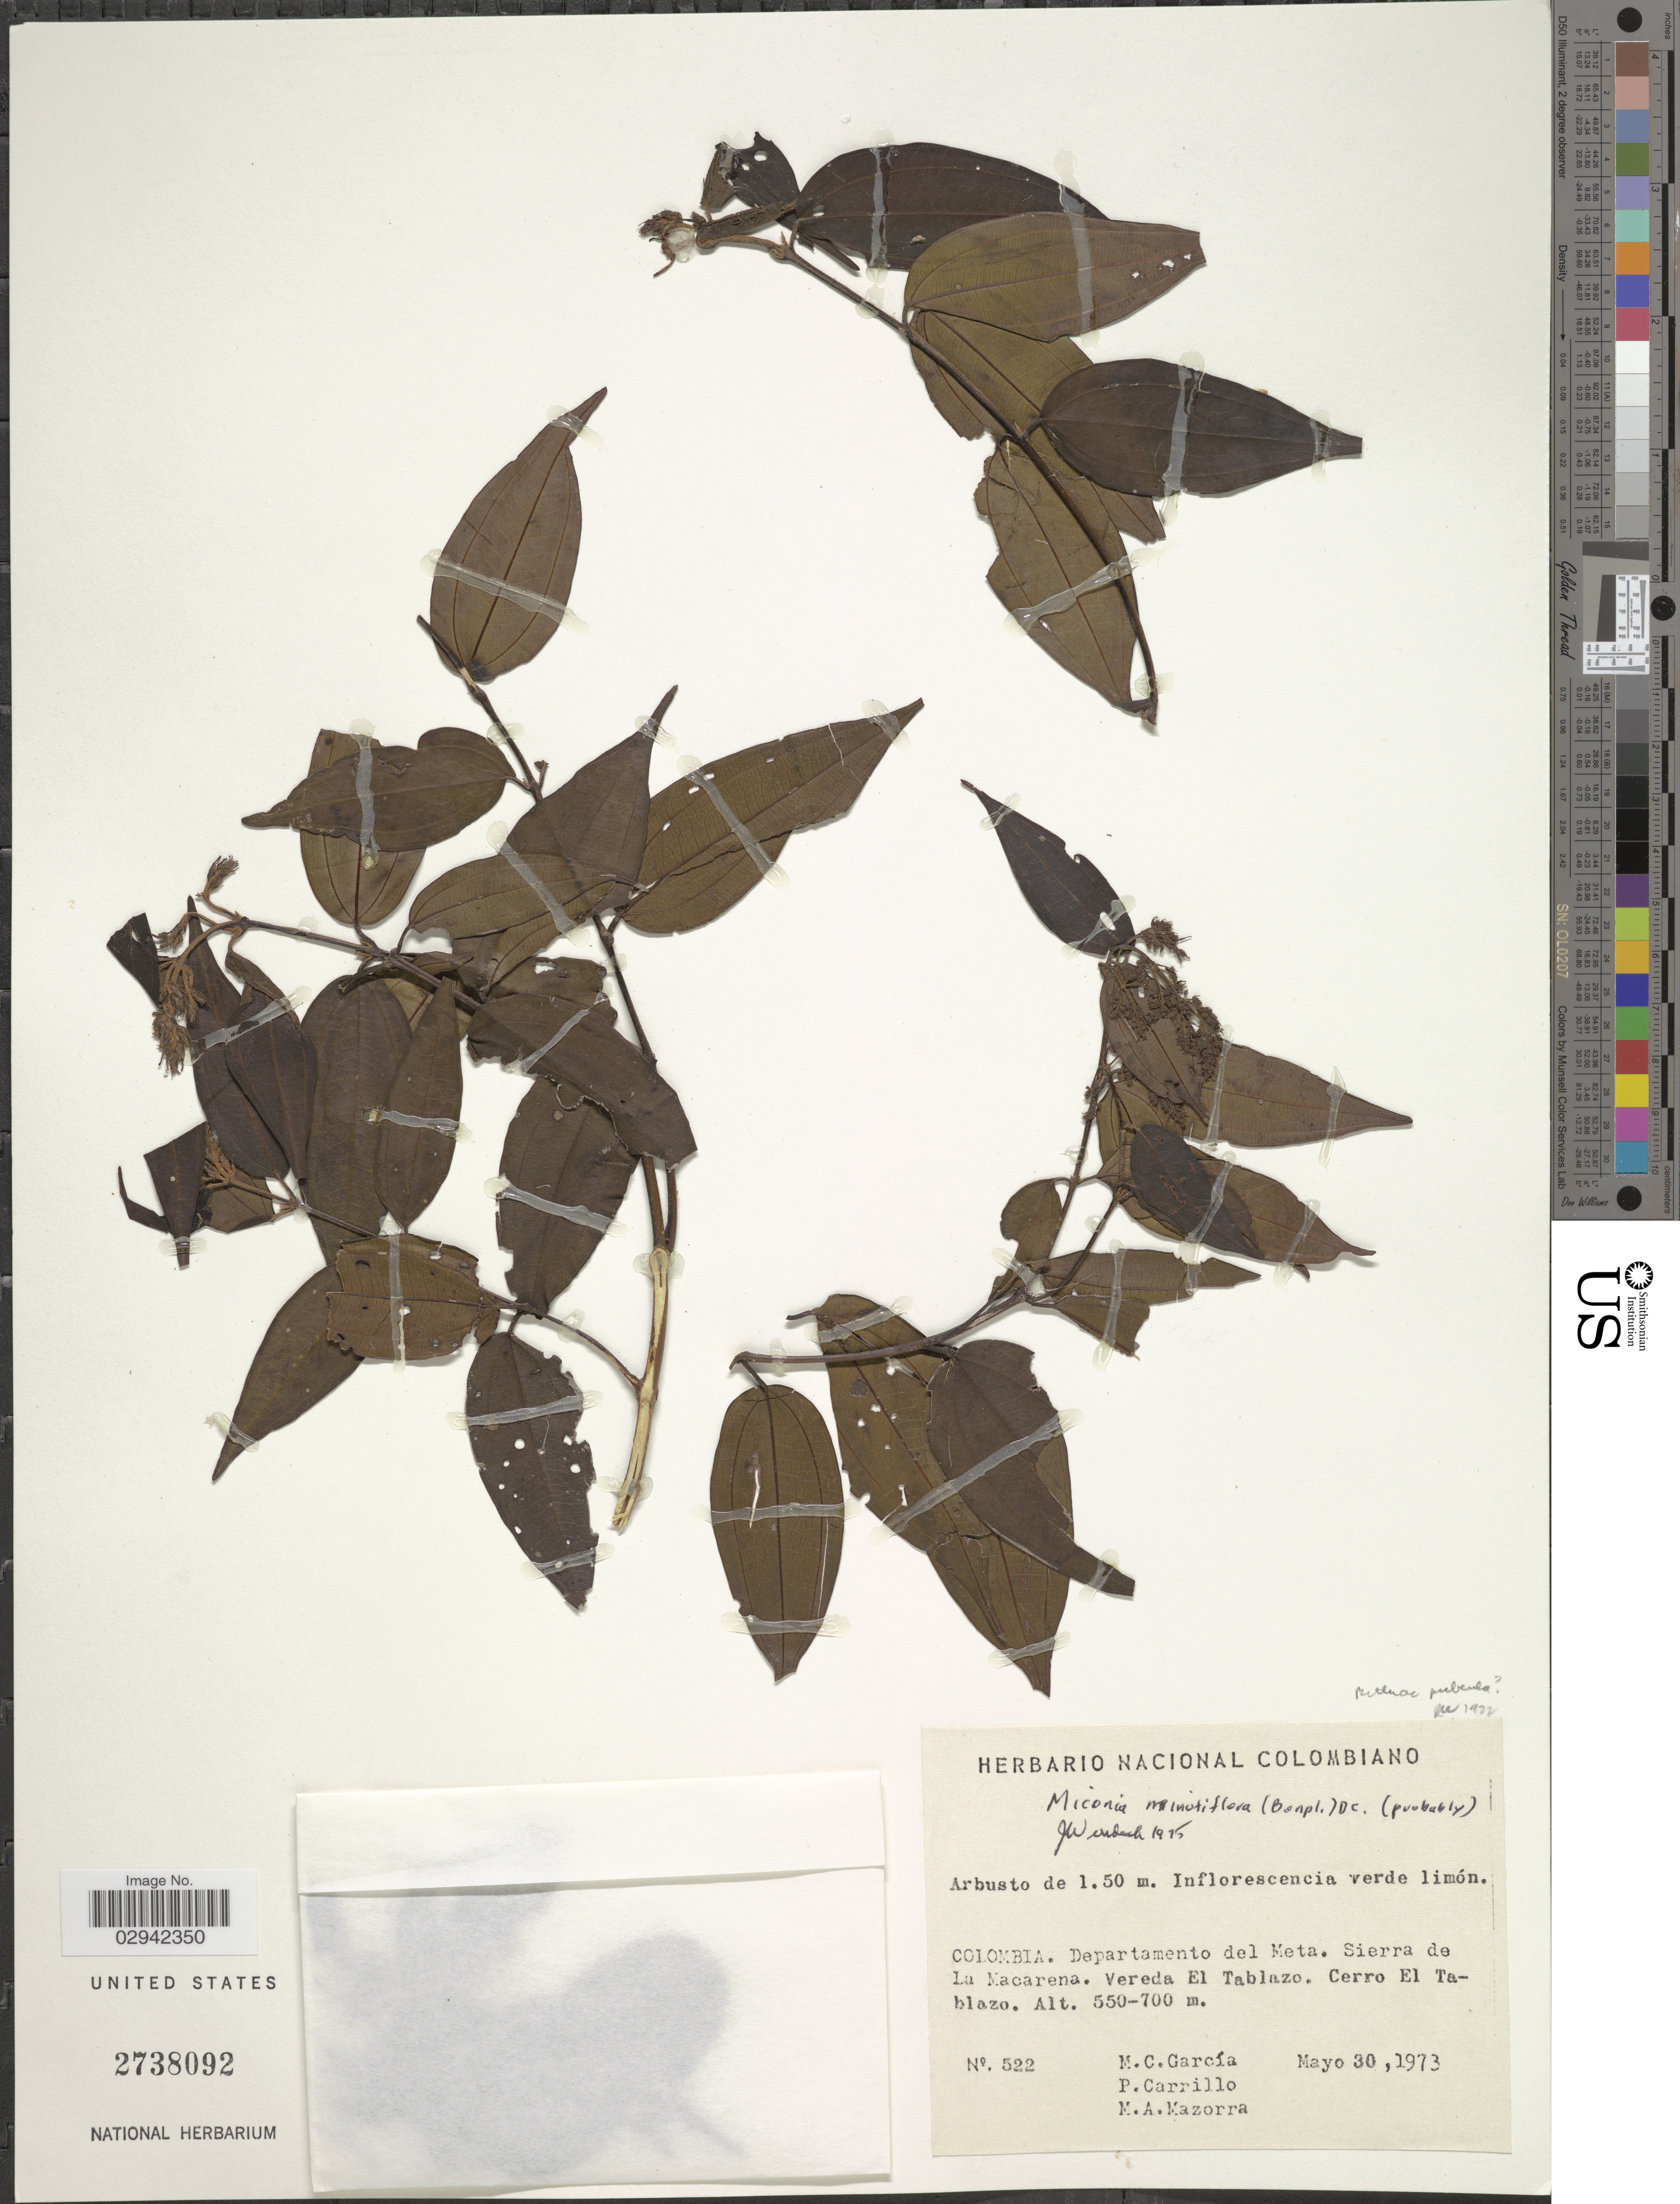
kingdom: Plantae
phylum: Tracheophyta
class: Magnoliopsida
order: Myrtales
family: Melastomataceae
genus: Miconia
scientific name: Miconia puberula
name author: Cogn.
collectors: M. C. García, P. Carrillo & M. Mazorra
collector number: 522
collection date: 1973-05-30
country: Colombia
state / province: Meta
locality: Departamento del Meta, Sierra de La Macarena, Vereda el Tablazo, Cerro El Tablazo.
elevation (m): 550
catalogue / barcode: US 2738092